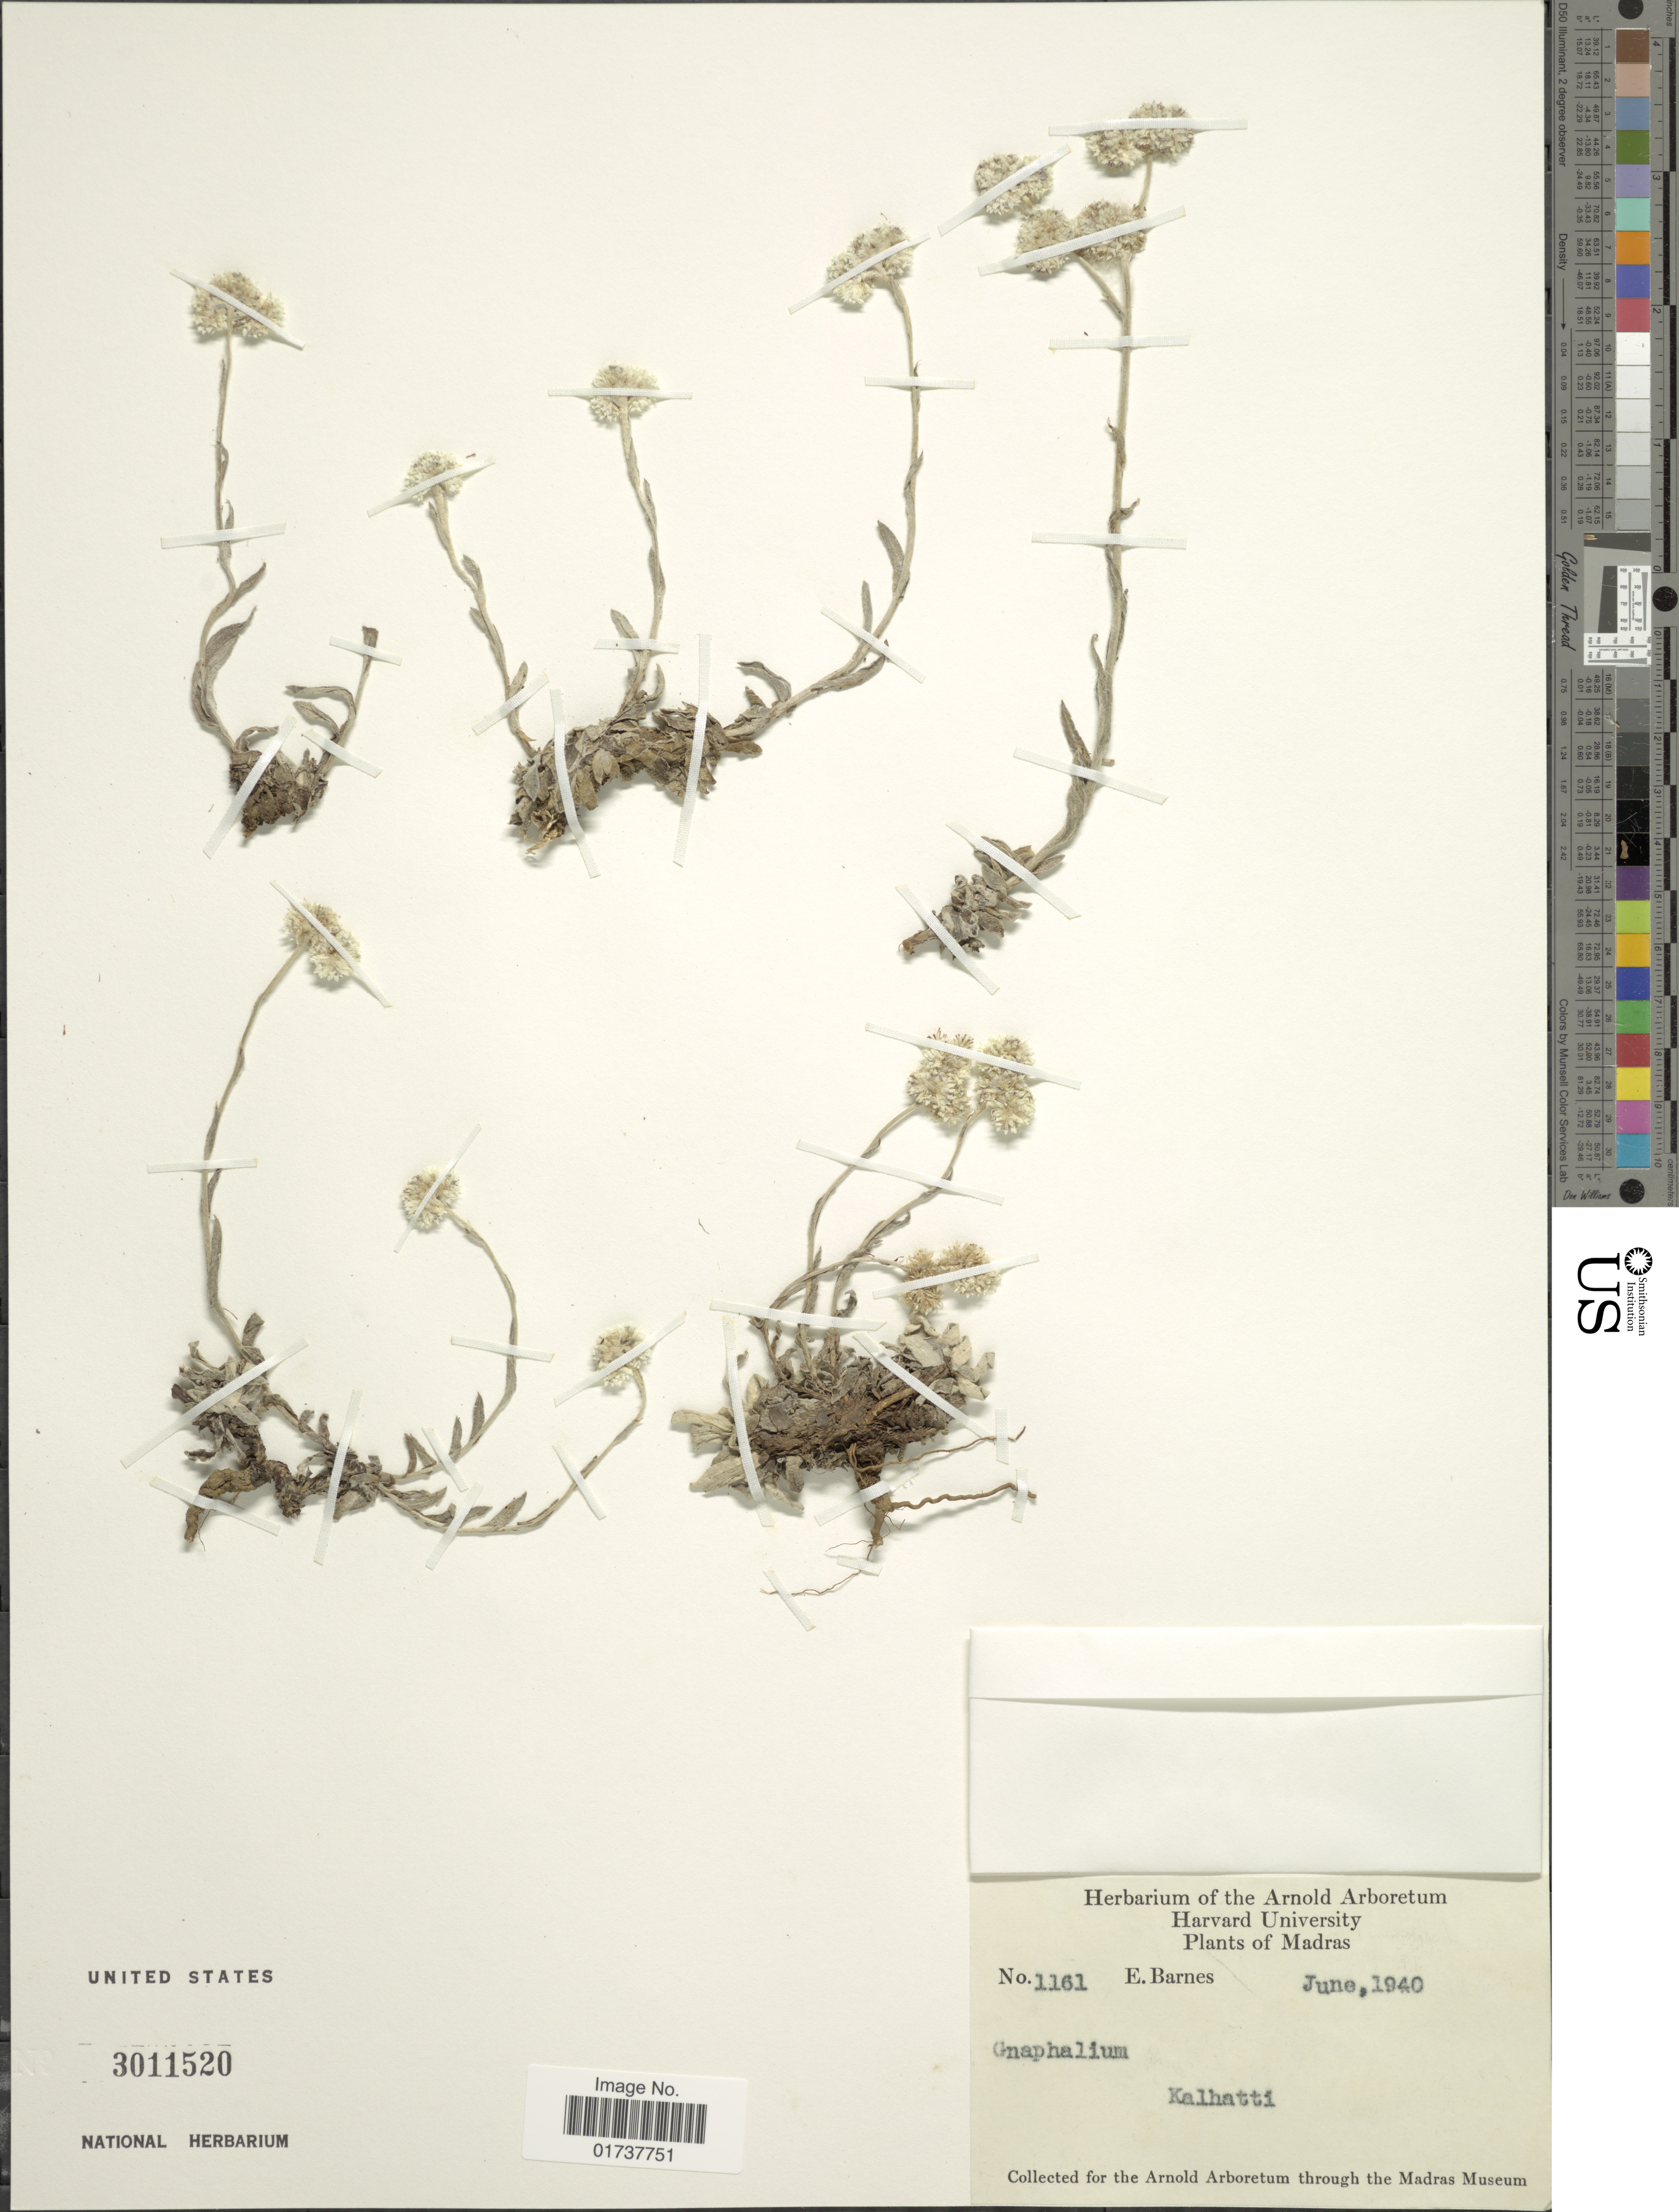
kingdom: Plantae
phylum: Tracheophyta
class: Magnoliopsida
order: Asterales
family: Asteraceae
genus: Gnaphalium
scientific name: Gnaphalium sp.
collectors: E. Barnes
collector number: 1161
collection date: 1940-06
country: India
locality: Madras, Kalhatti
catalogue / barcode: US 3011520